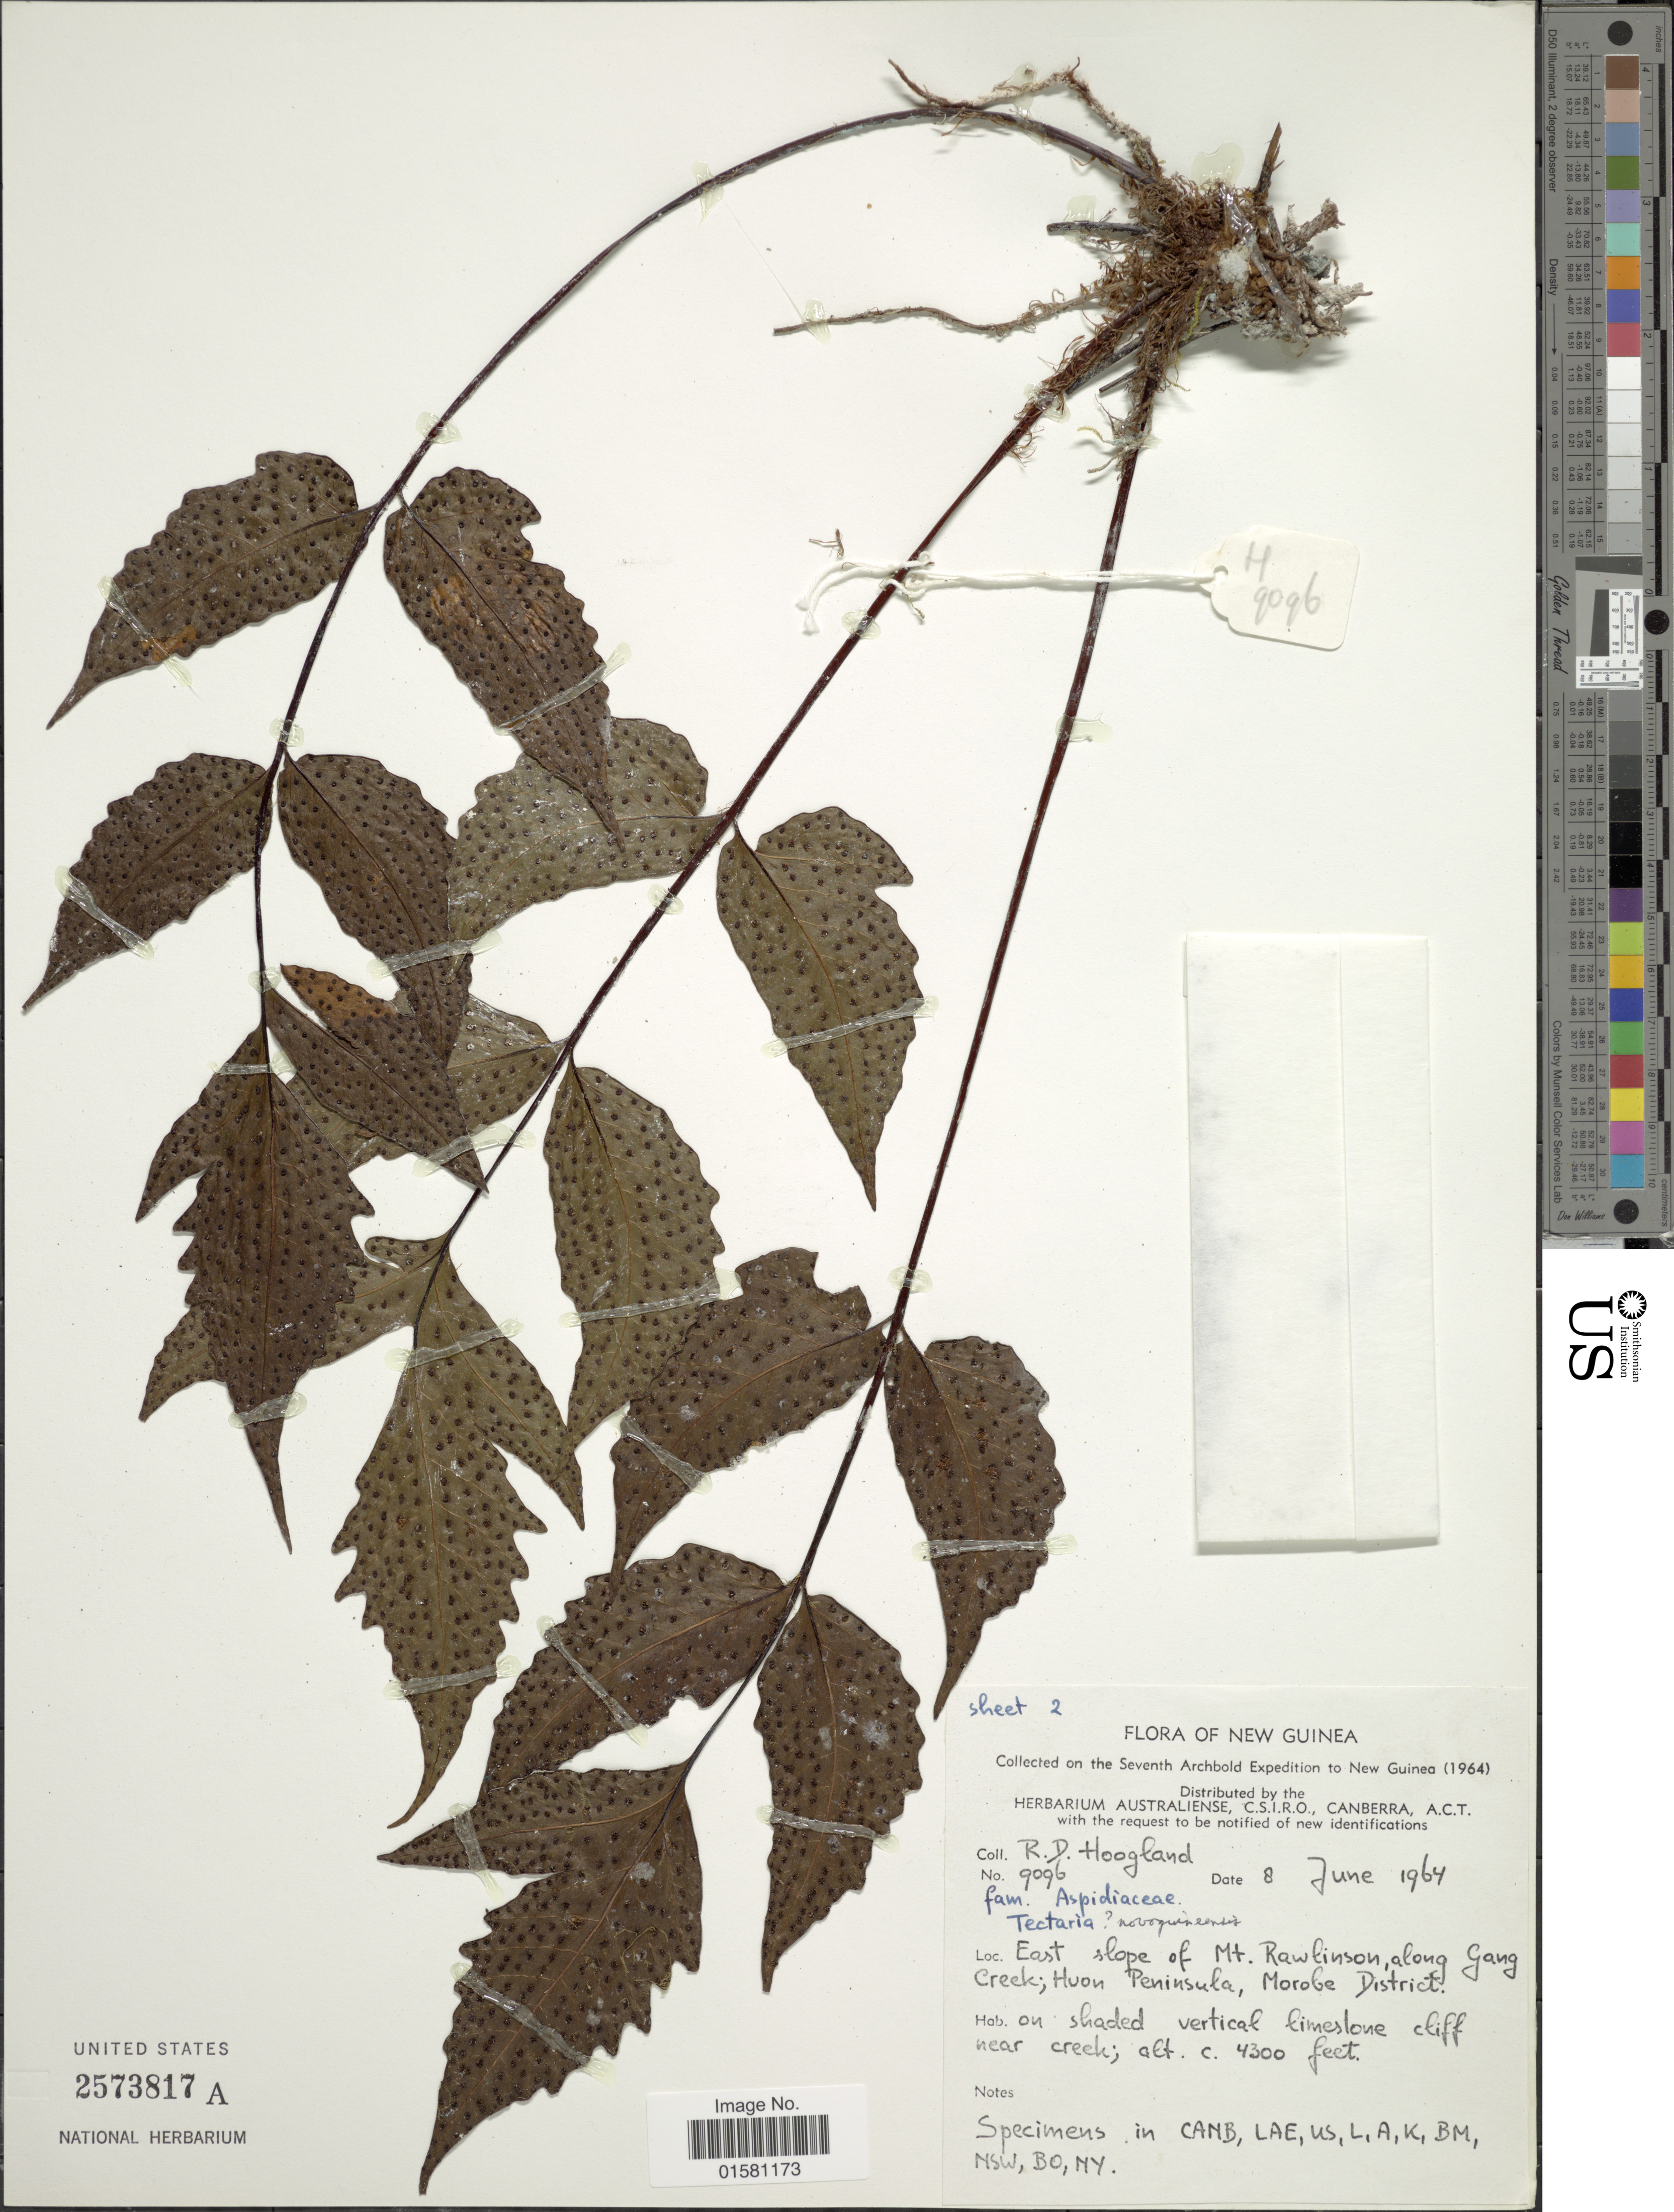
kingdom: Plantae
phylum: Tracheophyta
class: Polypodiopsida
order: Polypodiales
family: Tectariaceae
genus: Tectaria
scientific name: Tectaria novoguineensis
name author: (Rosenst.) C. Chr.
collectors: R. D. Hoogland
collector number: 9096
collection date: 1964-06-08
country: Papua New Guinea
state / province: Morobe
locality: East slope of Mt. Rawlison, along Gang Creek; Huonl Peninsula, Morobe District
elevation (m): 1311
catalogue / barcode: US 2573817A